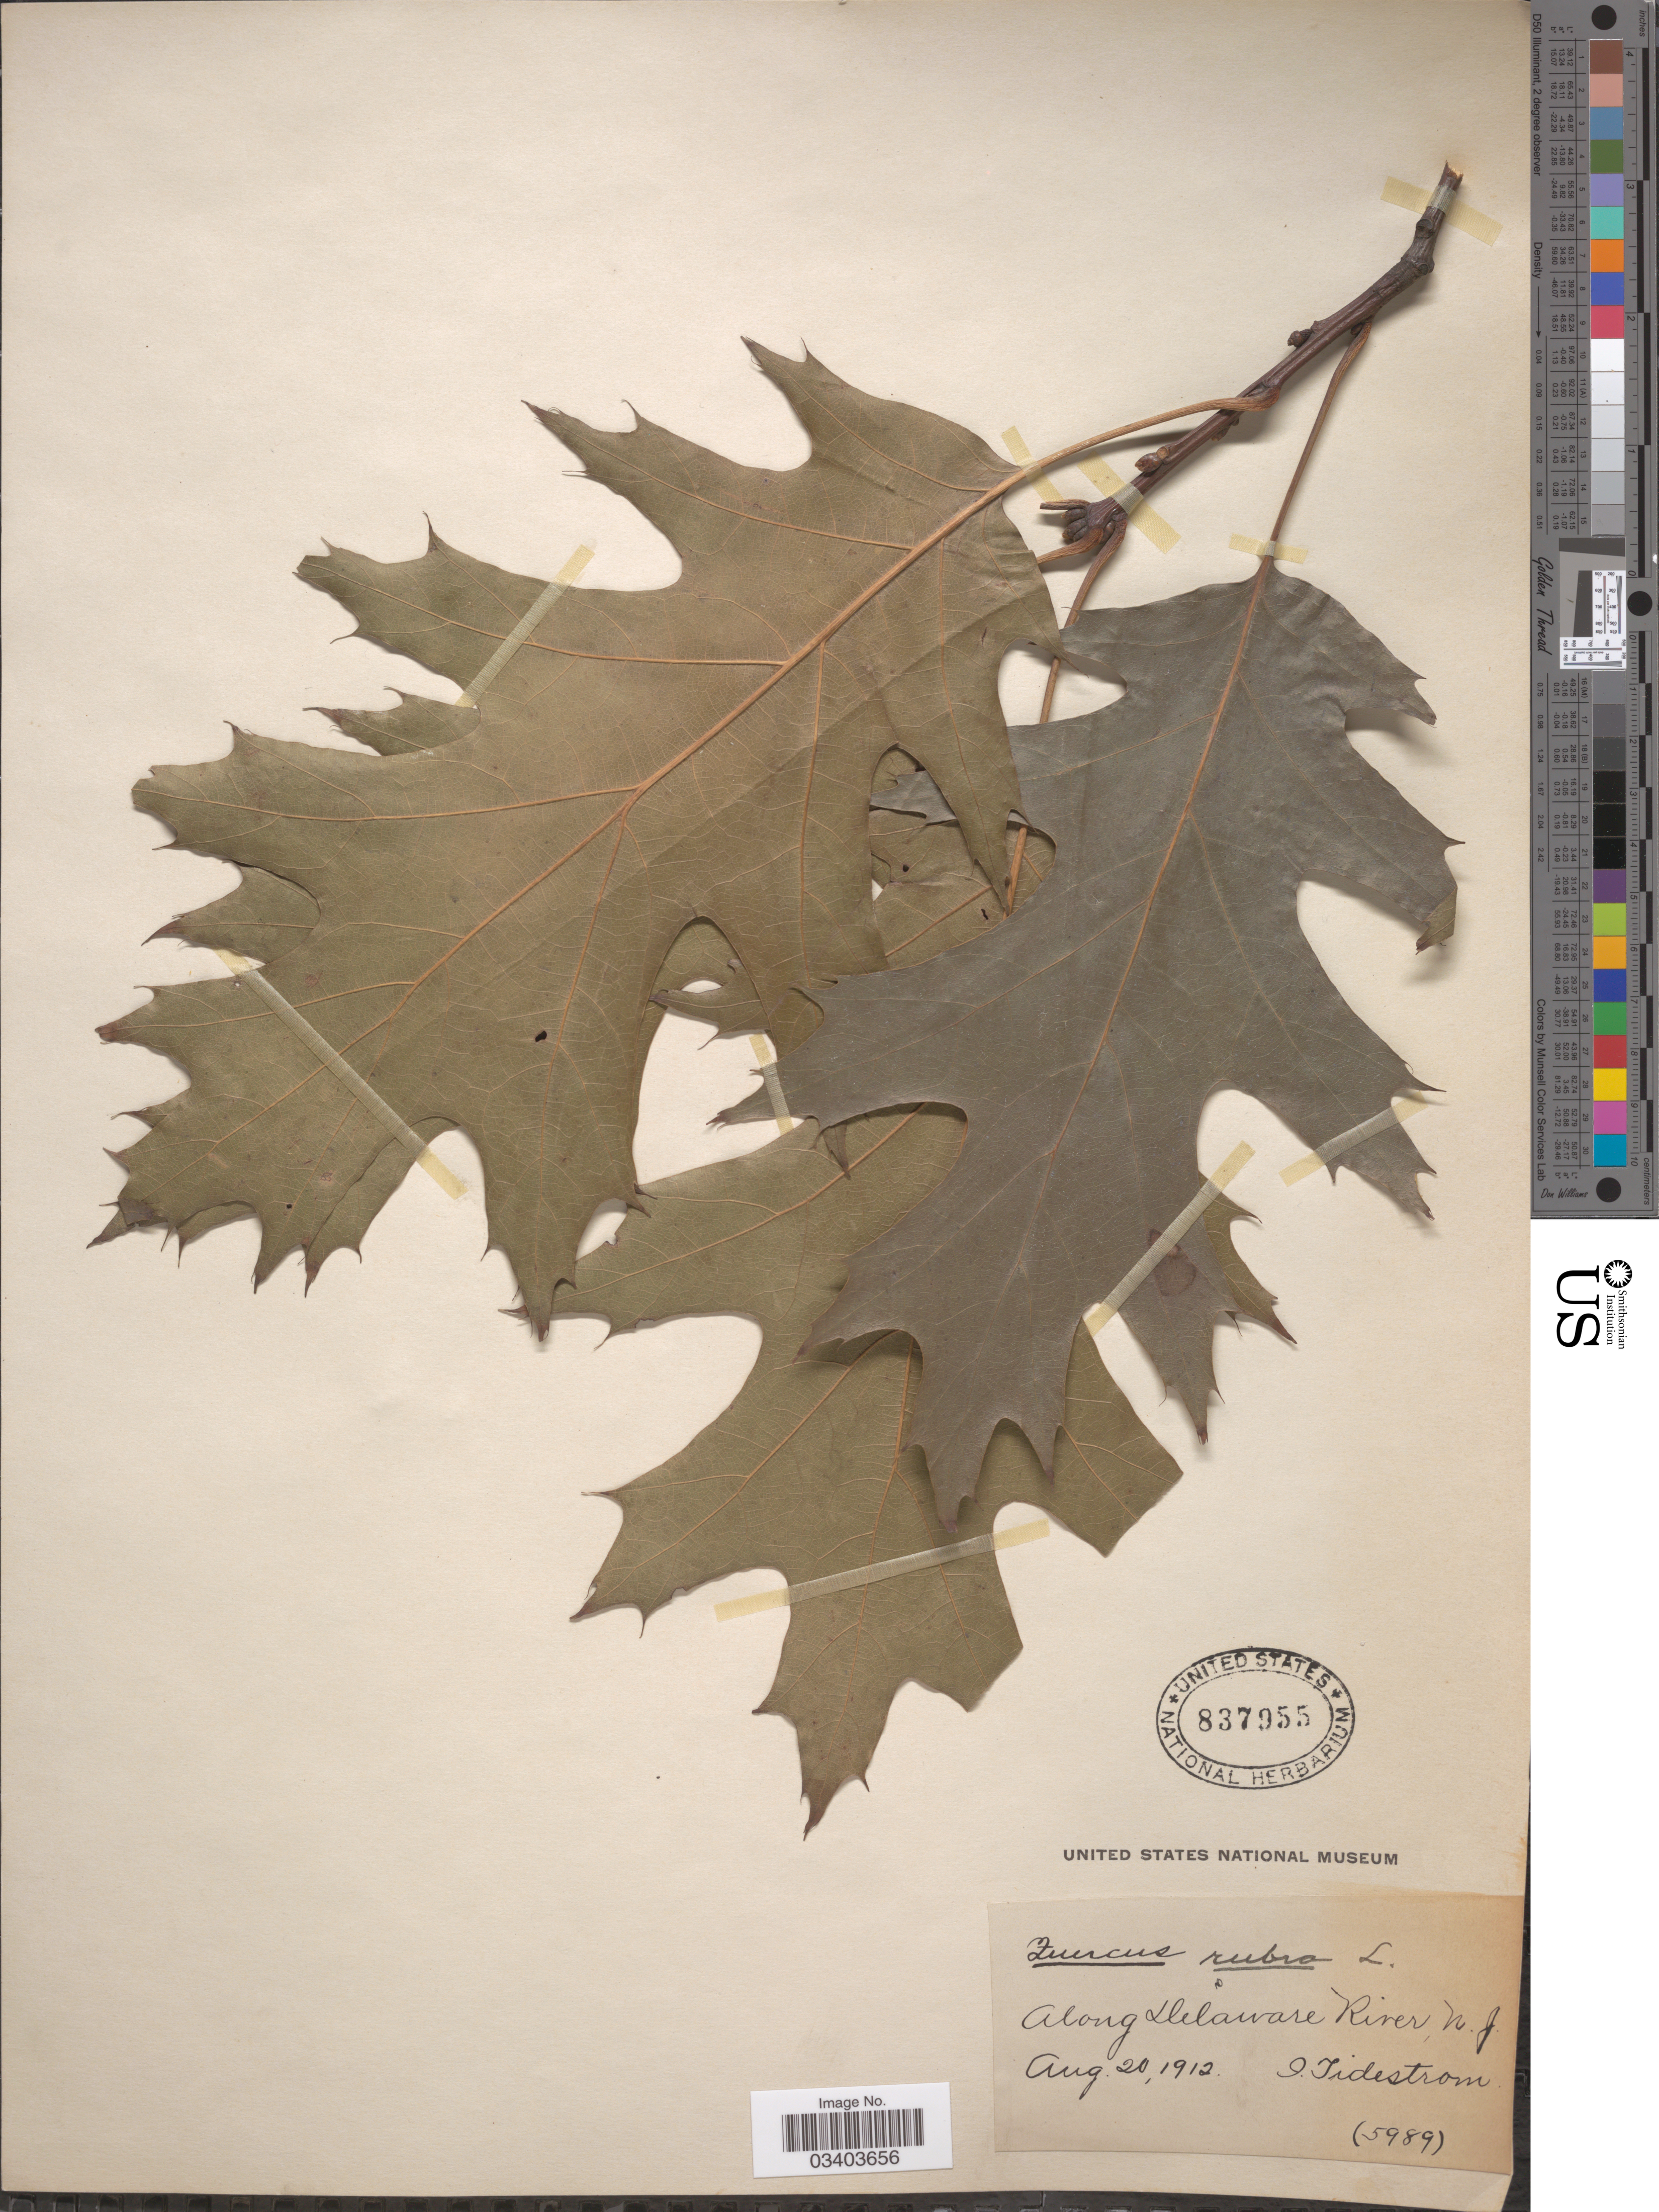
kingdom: Plantae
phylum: Tracheophyta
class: Magnoliopsida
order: Fagales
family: Fagaceae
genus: Quercus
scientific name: Quercus borealis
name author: F. Michx.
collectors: I. F. Tidestrom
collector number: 5989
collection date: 1912-08-20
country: United States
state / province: New Jersey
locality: Along Delaware River.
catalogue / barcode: US 837955